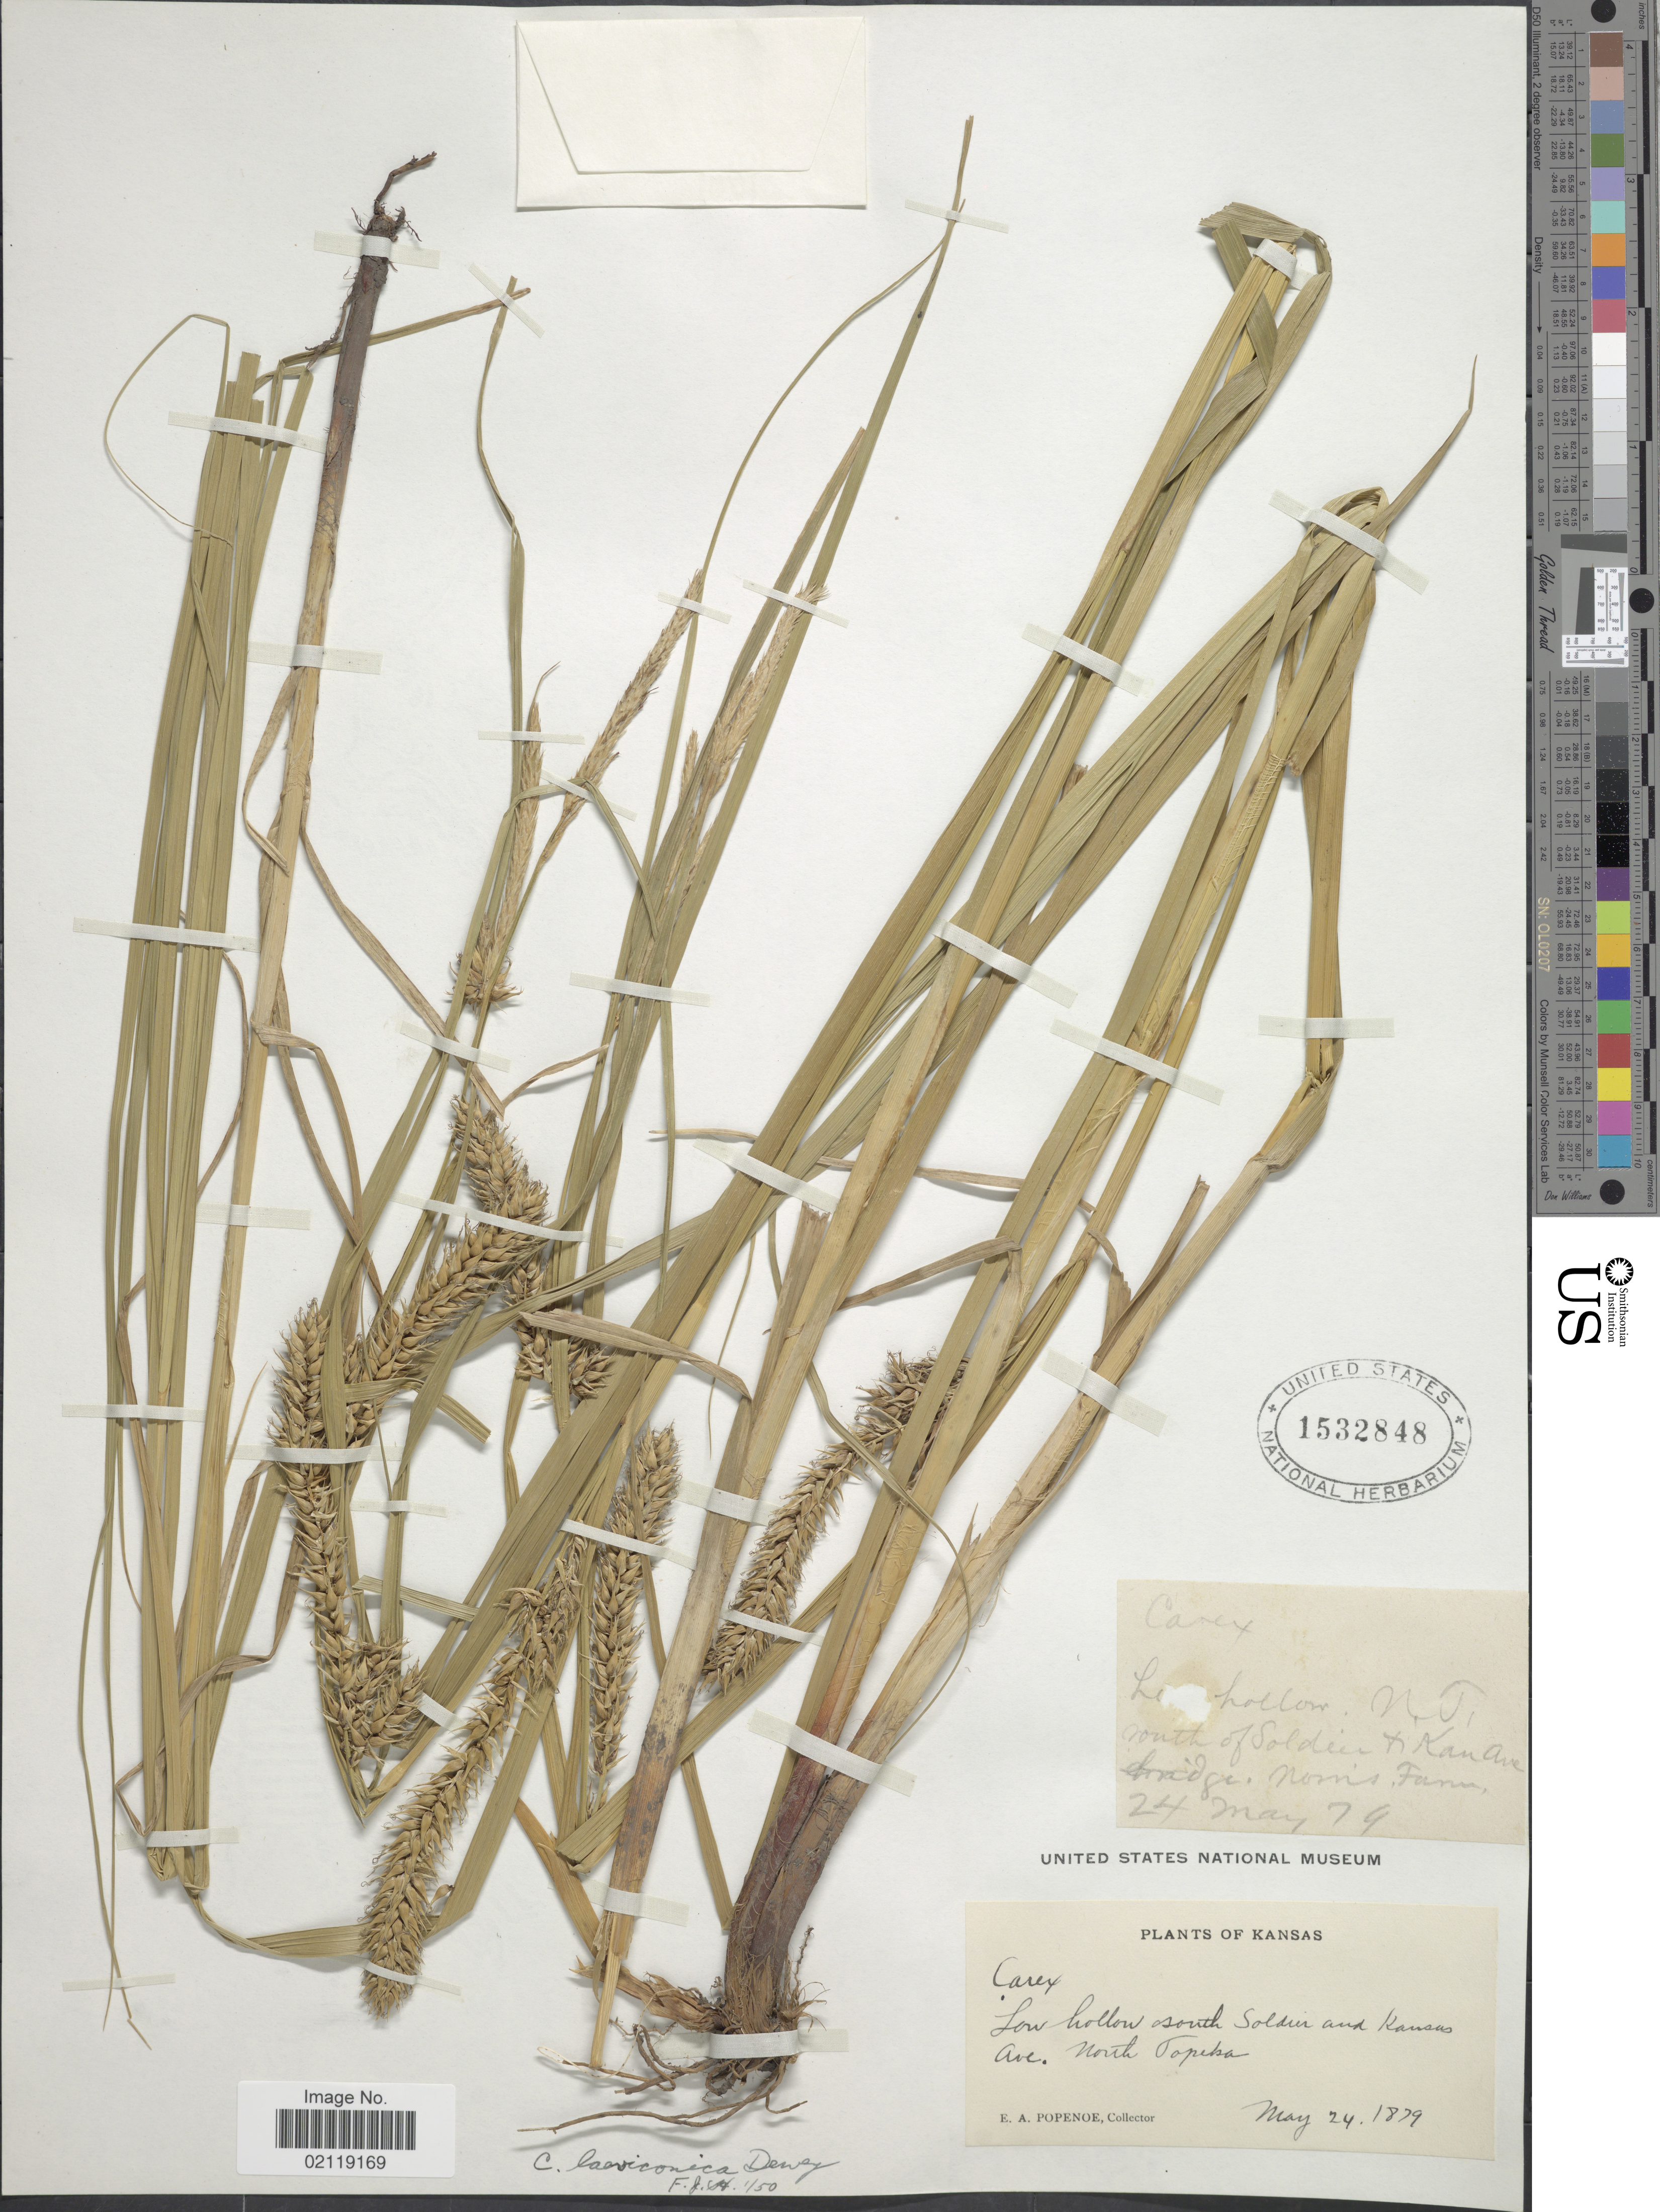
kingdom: Plantae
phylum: Tracheophyta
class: Liliopsida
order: Poales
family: Cyperaceae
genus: Carex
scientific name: Carex laeviconica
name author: Dewey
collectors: E. A. Popenoe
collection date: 1879-05-24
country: United States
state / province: Kansas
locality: Low hollow south Soldier and Kansas Ave. North Topeka. Norris Farm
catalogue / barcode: US 1532848